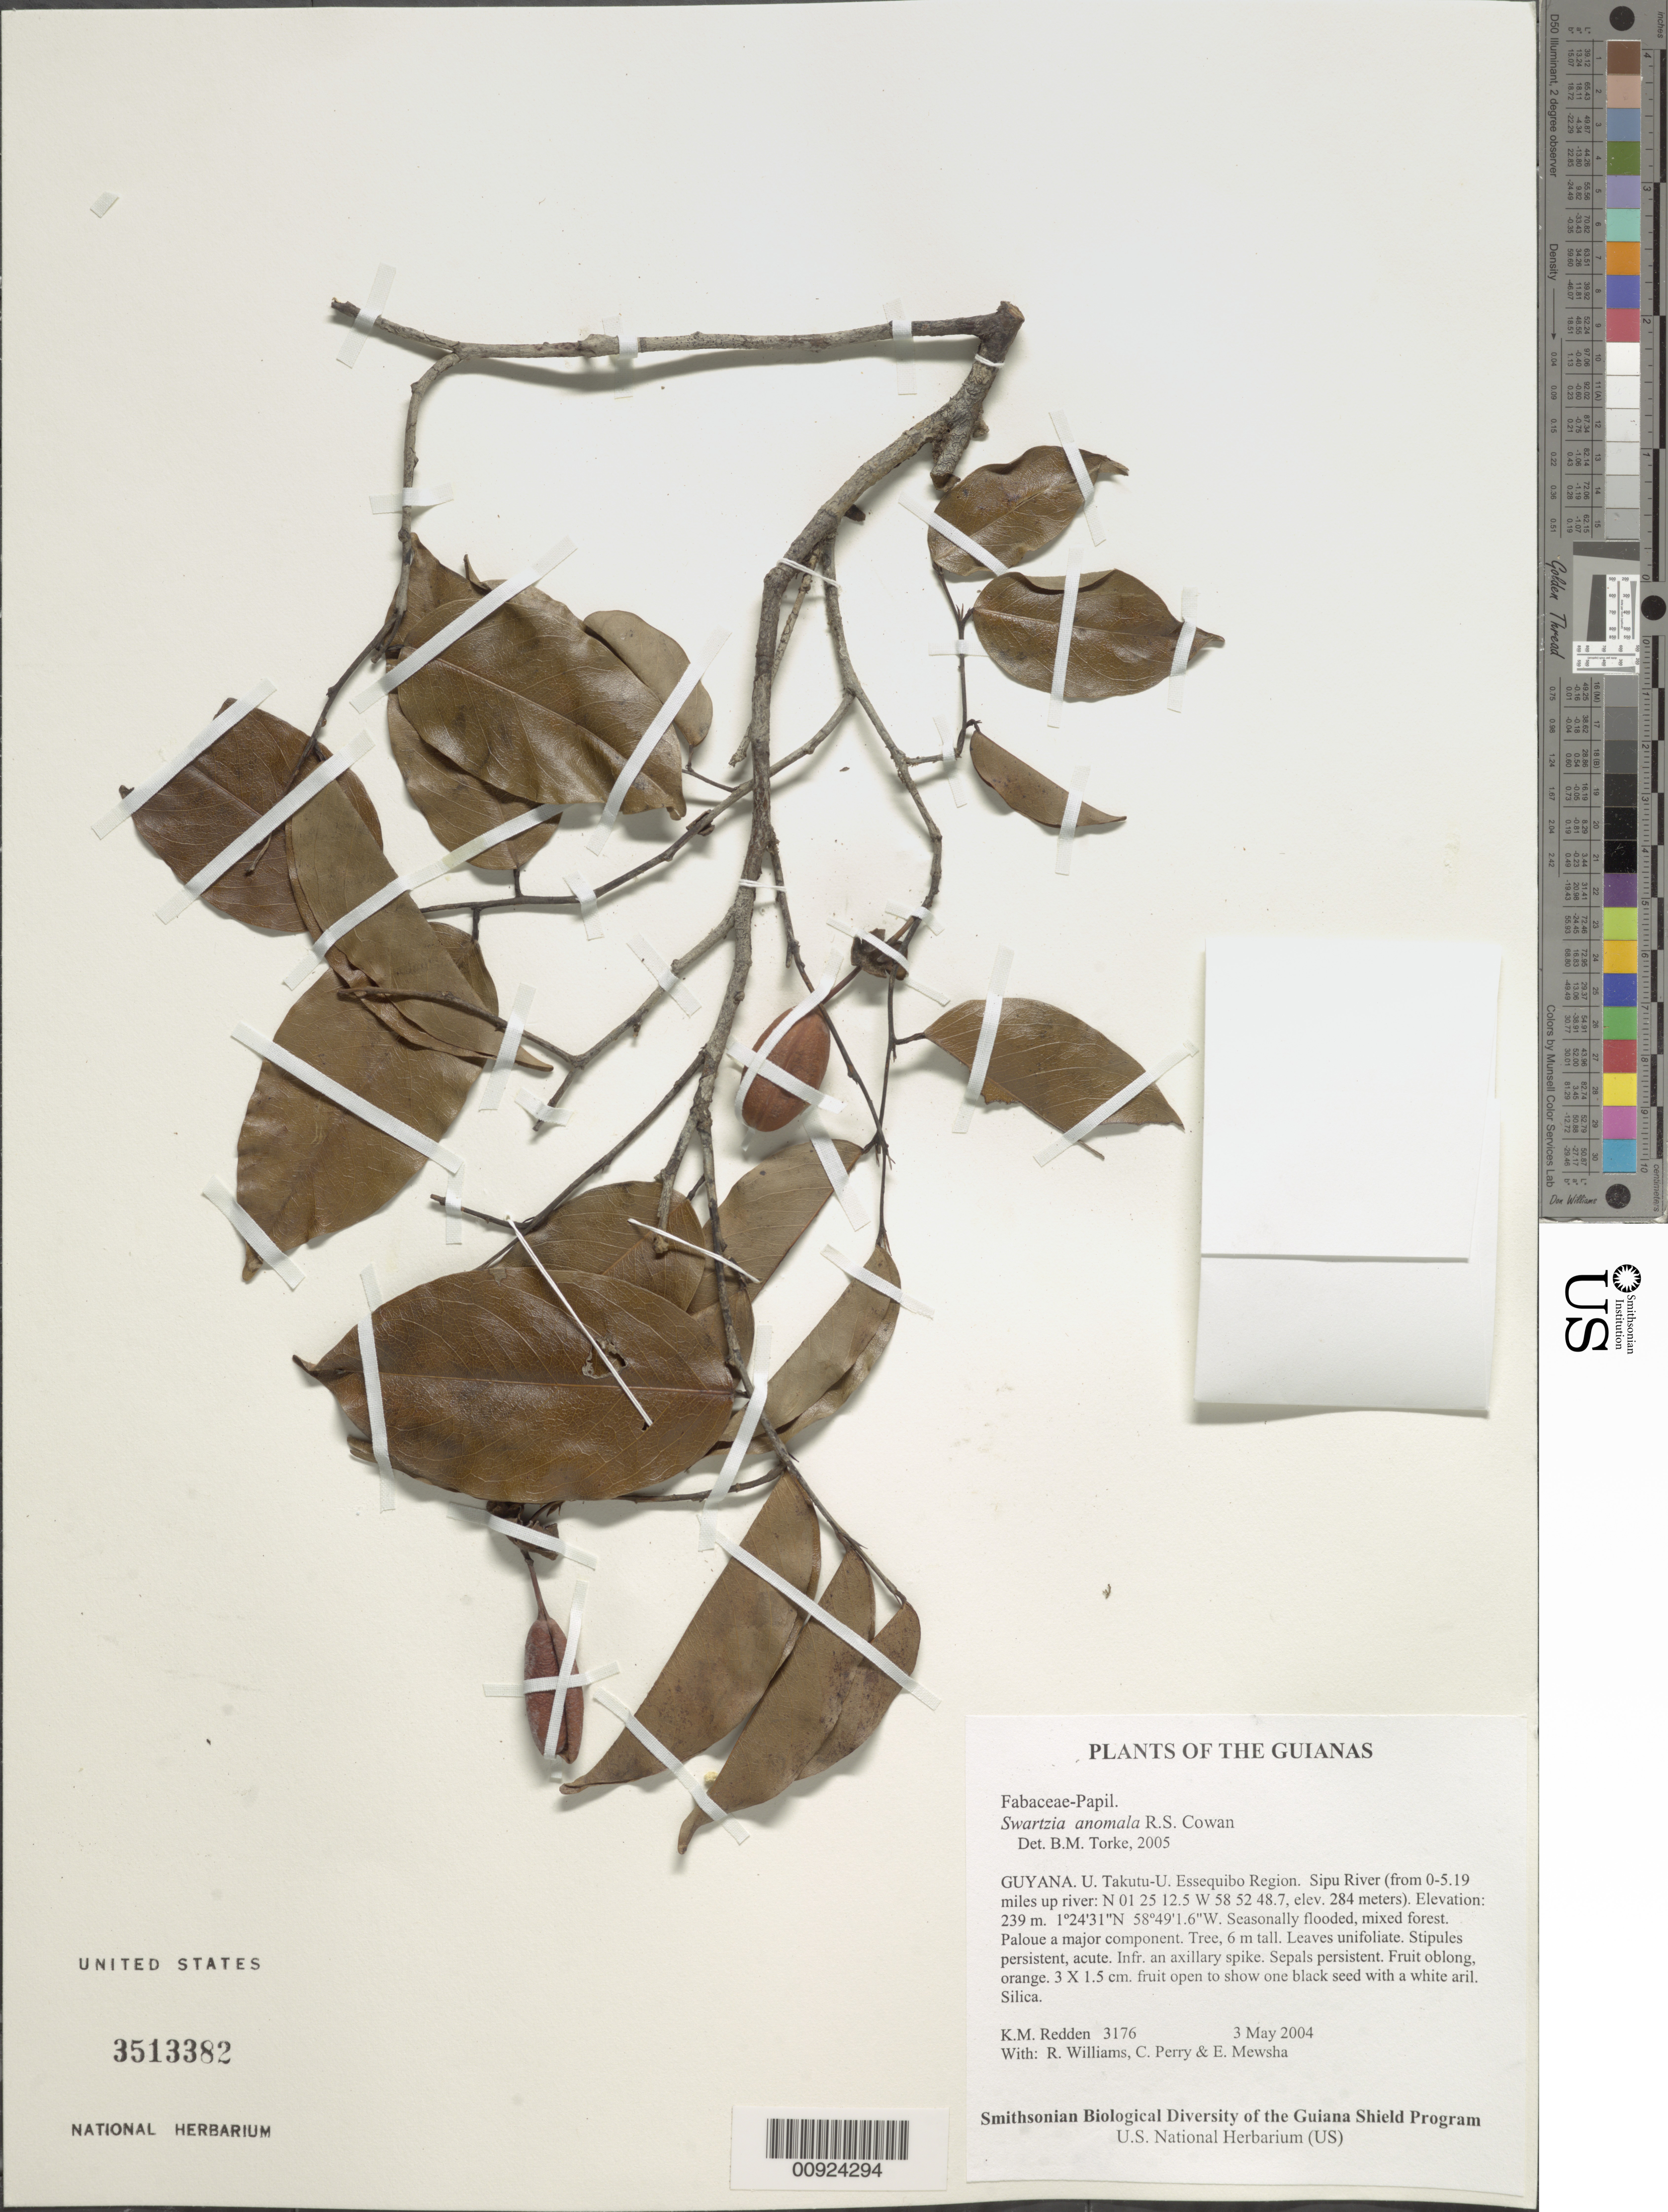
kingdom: Plantae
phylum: Tracheophyta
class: Magnoliopsida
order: Fabales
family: Fabaceae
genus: Swartzia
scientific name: Swartzia anomala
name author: R.S. Cowan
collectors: K. M. Redden, R. Williams, C. Perry & E. Mewsha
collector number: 3176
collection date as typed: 3 May 2004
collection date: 2004-05-03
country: Guyana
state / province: U. Takutu-U. Essequibo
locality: Sipu River (from 0-5.19 miles up river: N 01 25 12.5 W 58 52 48.7, elev. 284 meters)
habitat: Seasonally flooded, mixed forest. Paloue a major component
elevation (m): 239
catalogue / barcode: US 3513382